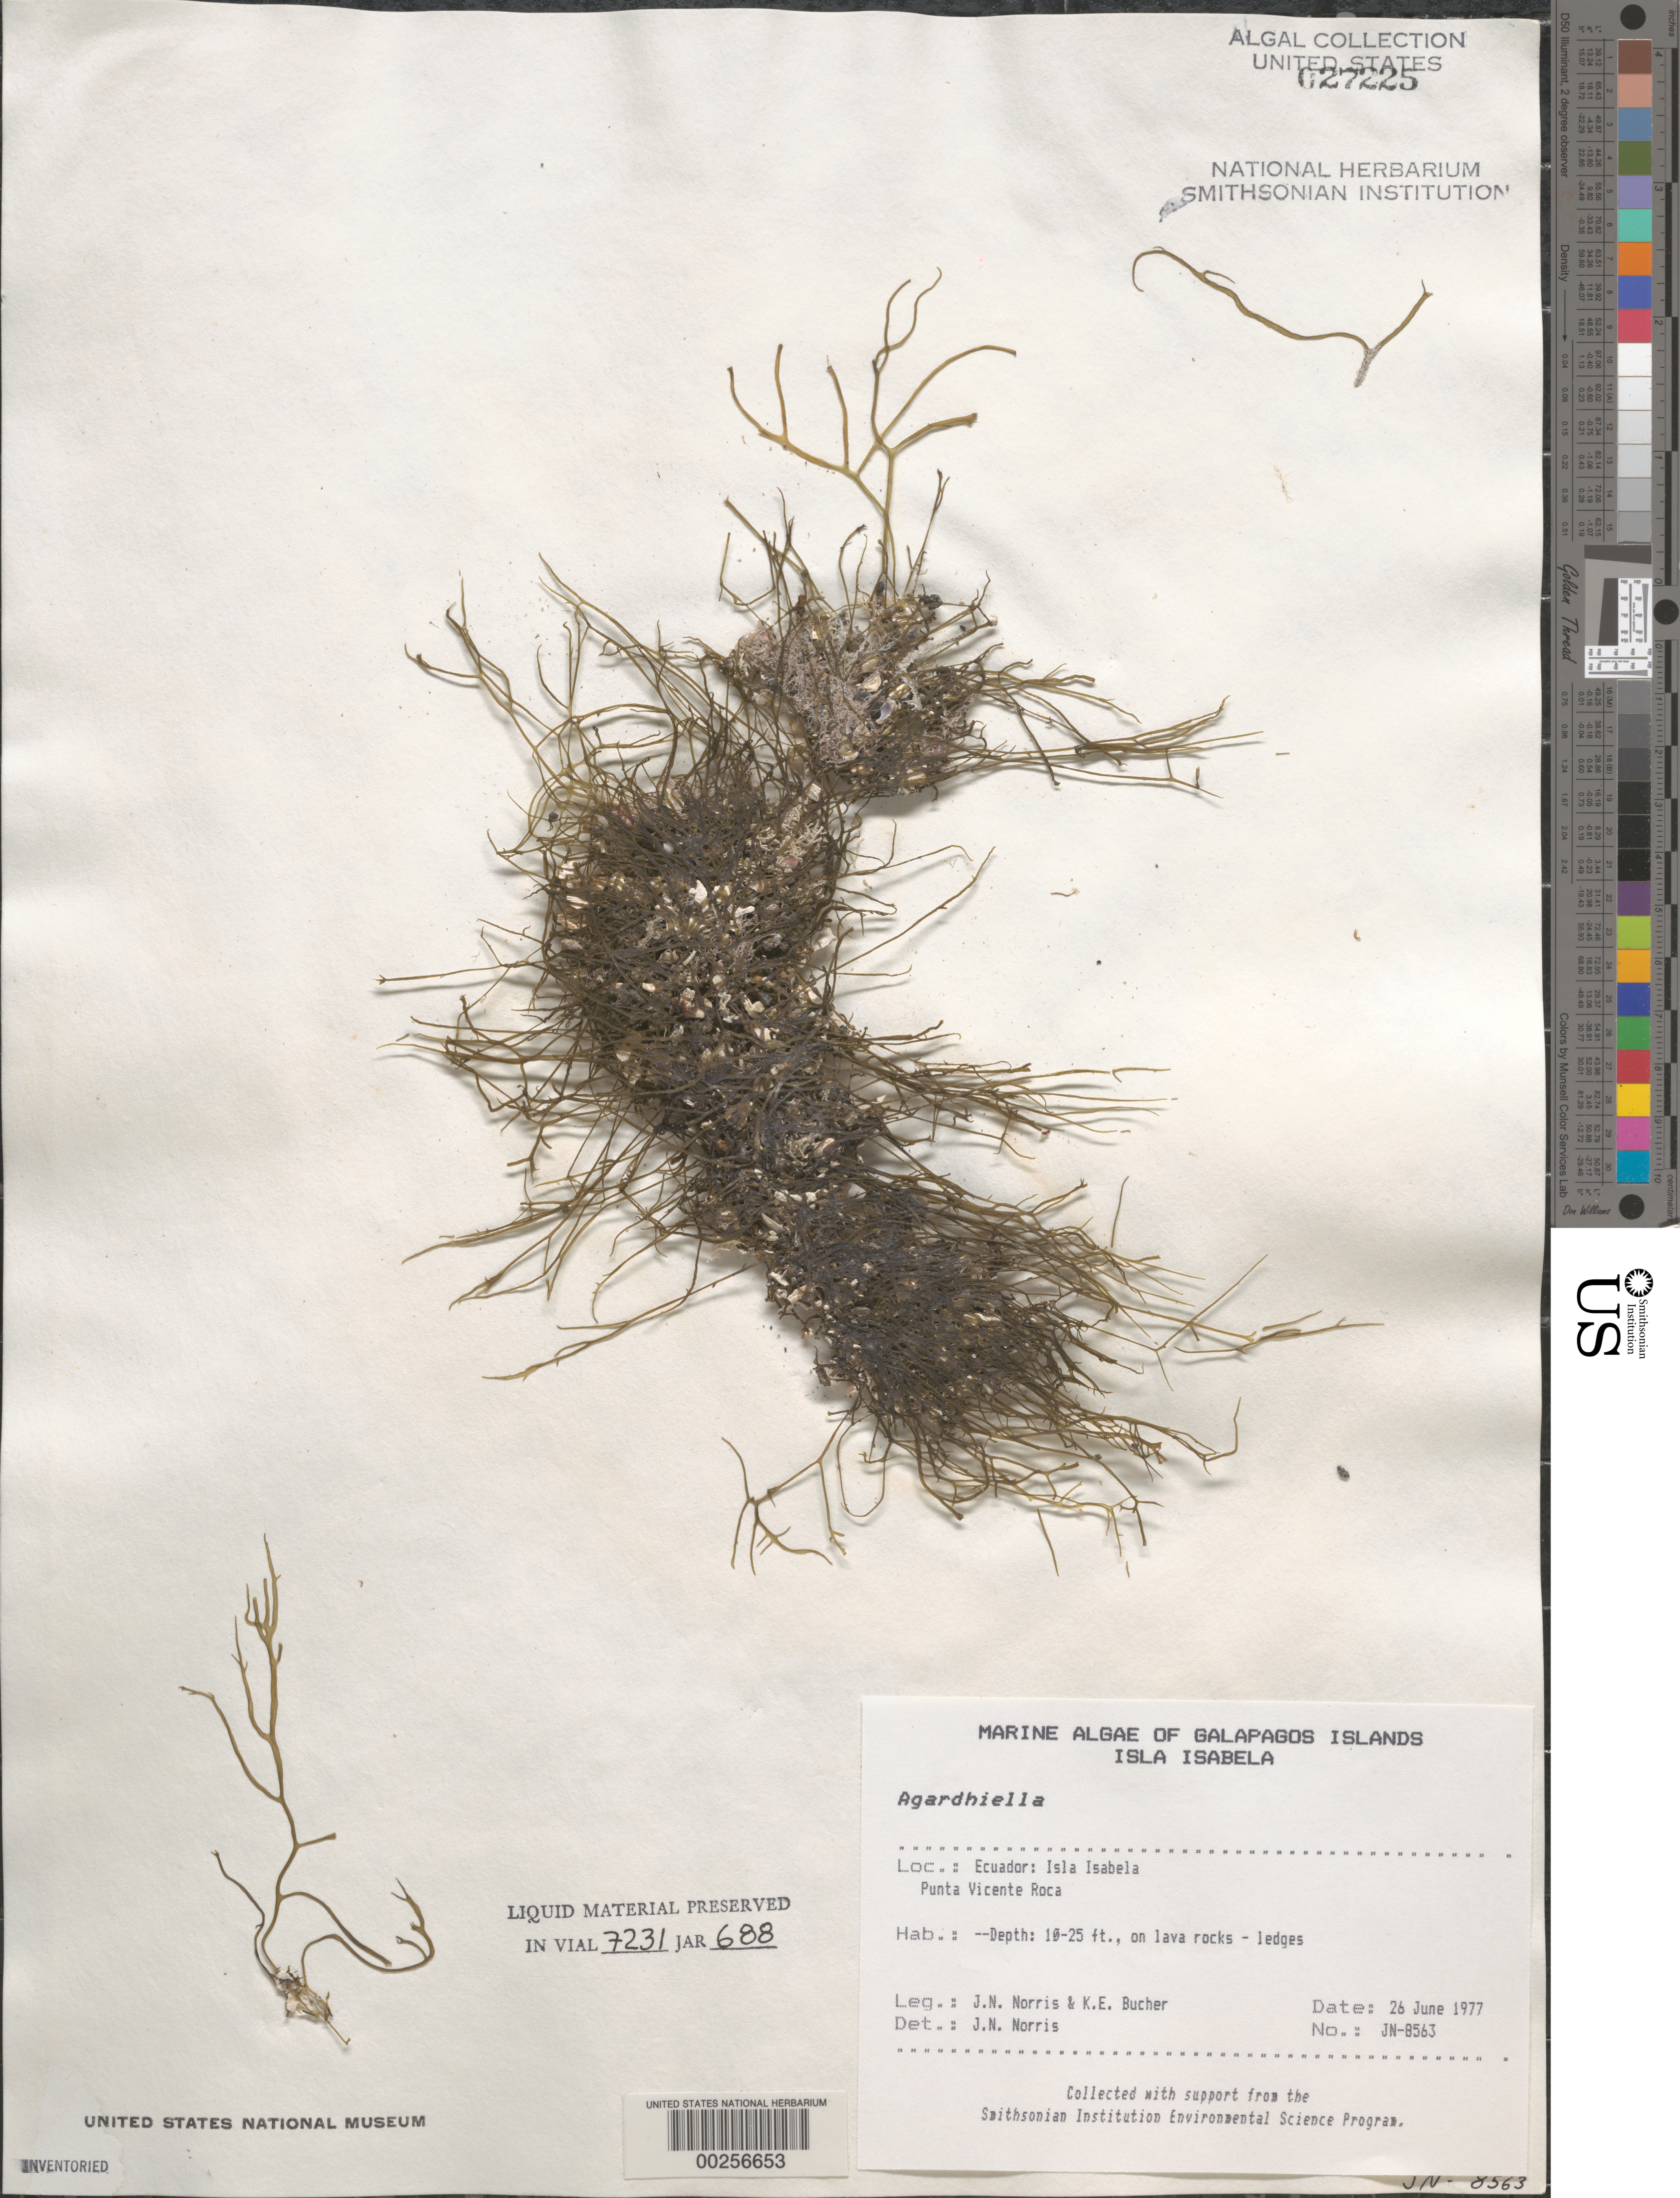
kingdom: Plantae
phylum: Rhodophyta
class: Florideophyceae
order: Gigartinales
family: Solieriaceae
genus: Agardhiella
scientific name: Agardhiella sp.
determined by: Norris, James N.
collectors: J. N. Norris & K. E. Bucher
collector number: JN-8563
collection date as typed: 26 Jun 1977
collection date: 1977-06-26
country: Ecuador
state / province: Colón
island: Isabela [Albemarle]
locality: Punta Vicente Roca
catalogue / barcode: US 27225